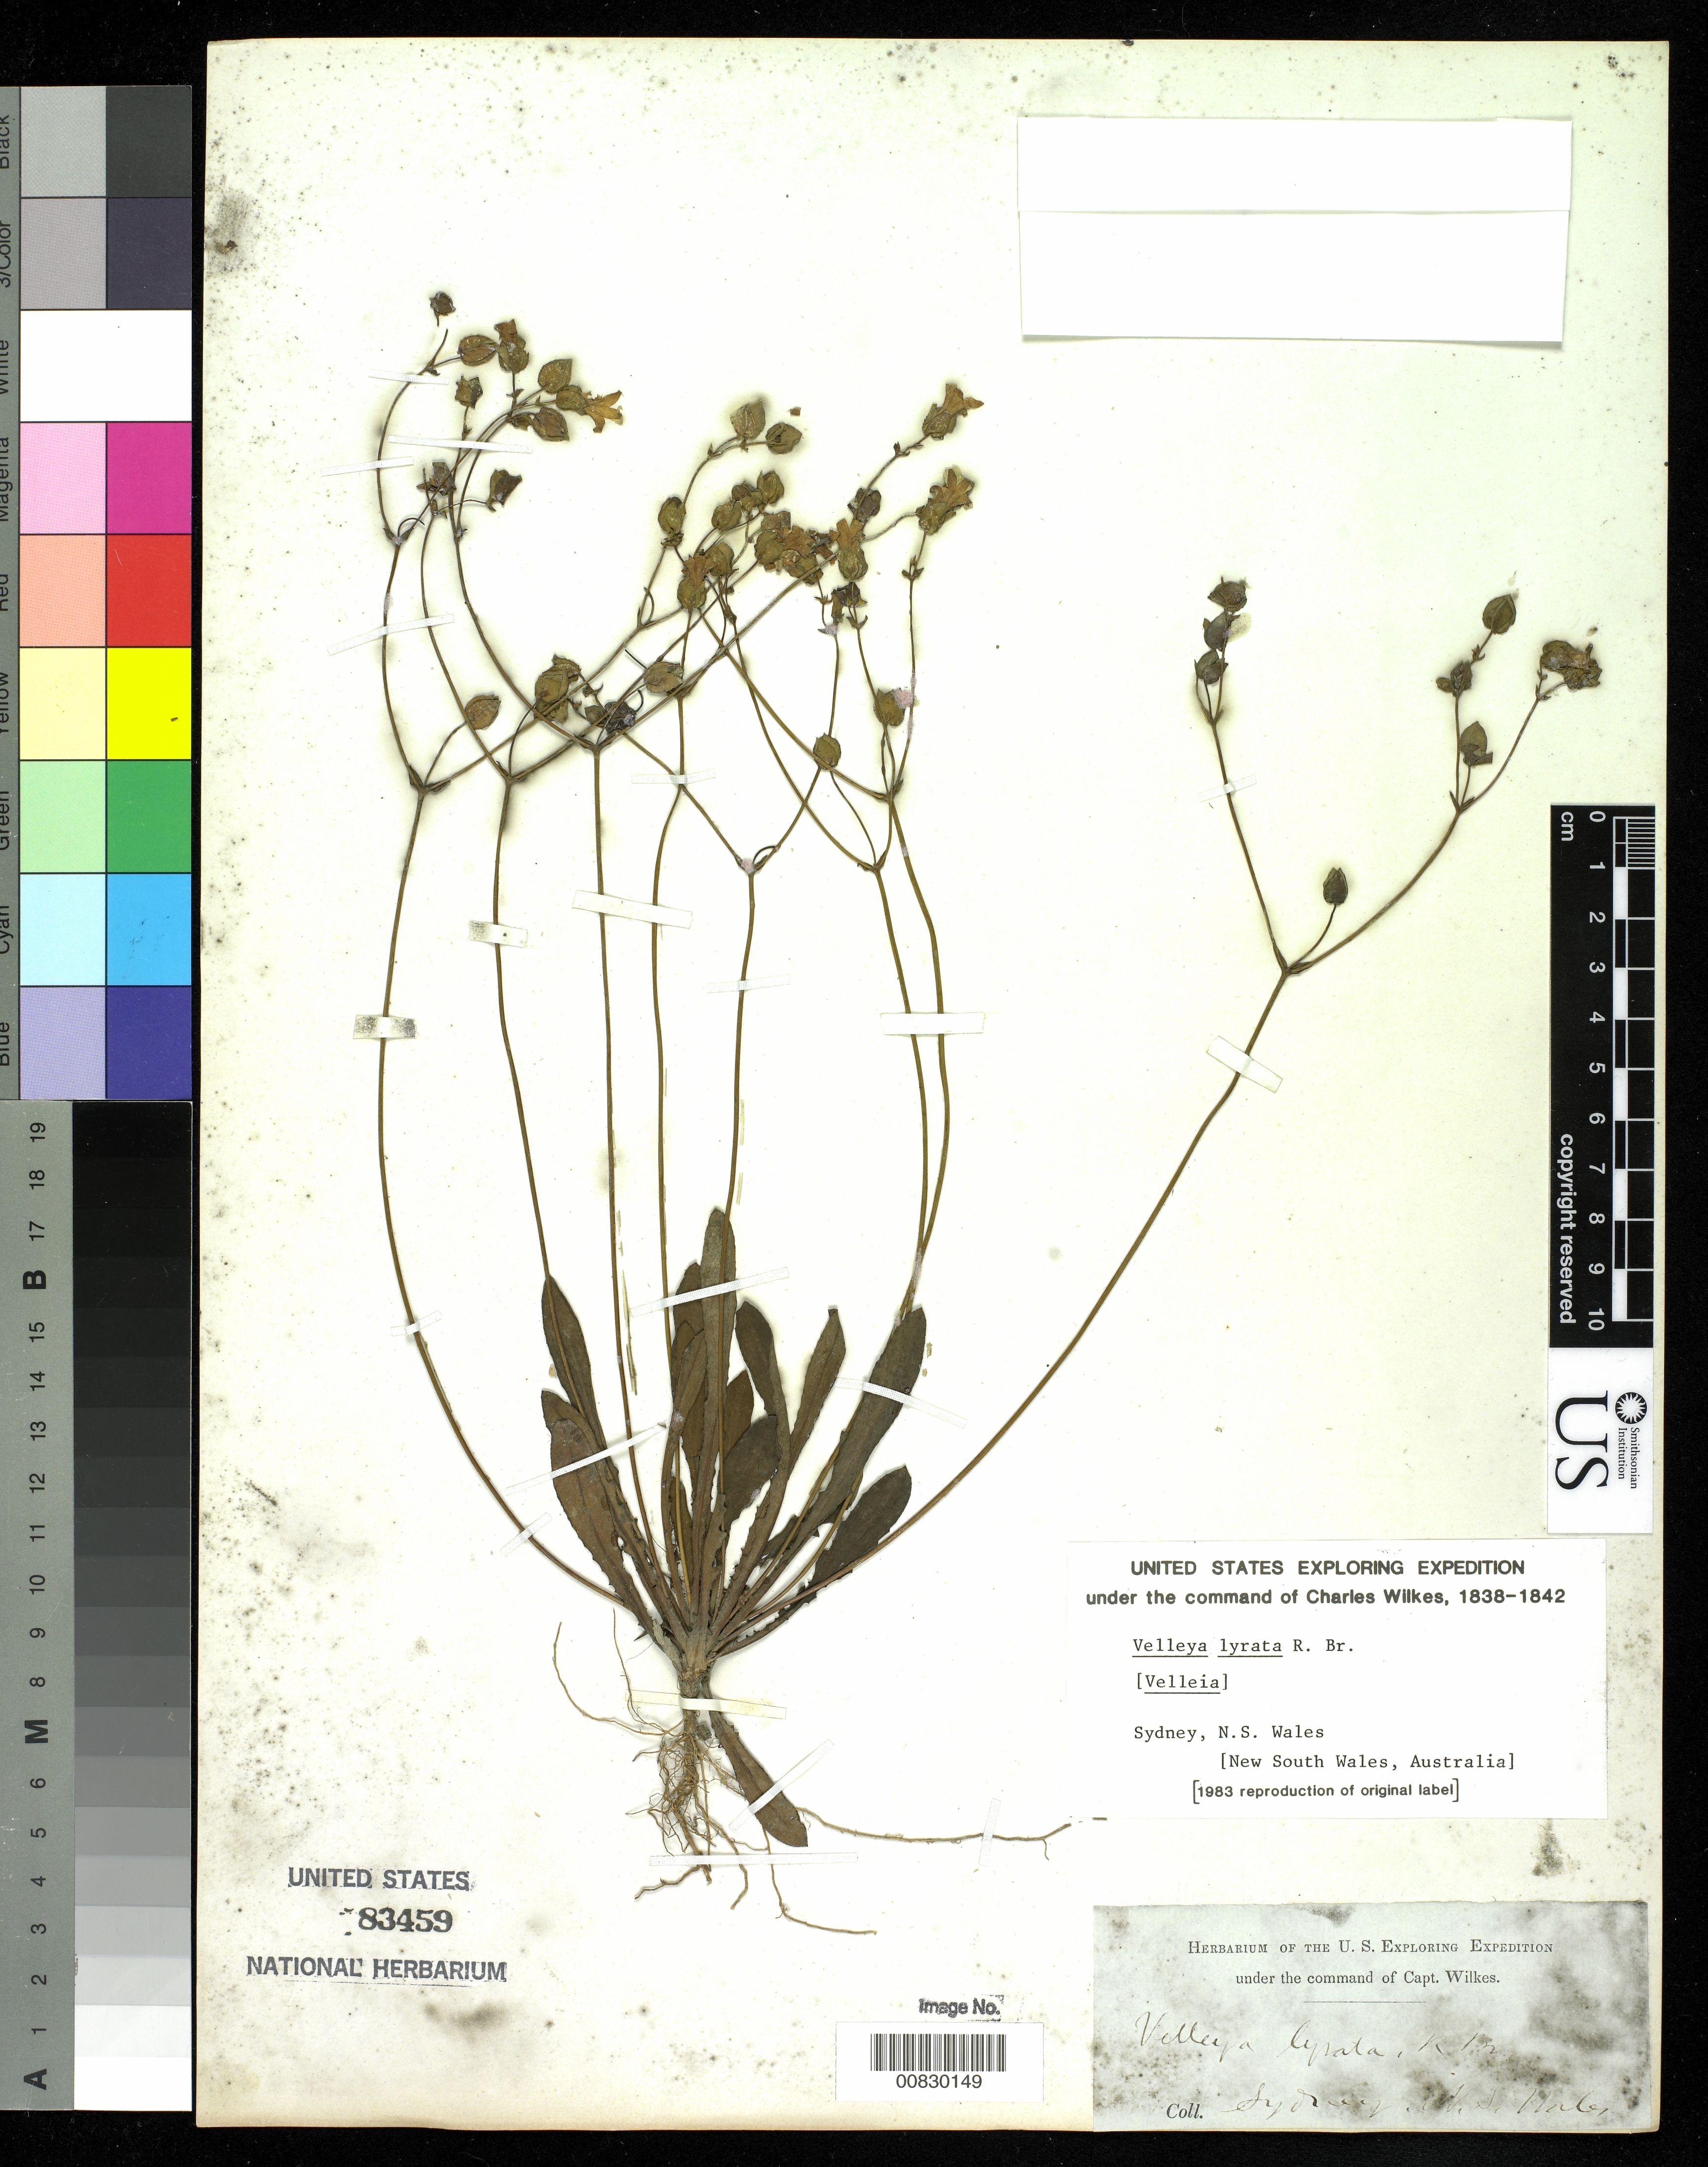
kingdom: Plantae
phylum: Tracheophyta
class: Magnoliopsida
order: Asterales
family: Goodeniaceae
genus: Velleia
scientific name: Velleia lyrata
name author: R. Br.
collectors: Wilkes Explor. Exped.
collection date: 1838/1842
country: Australia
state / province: New South Wales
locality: Sydney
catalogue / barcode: US 83459